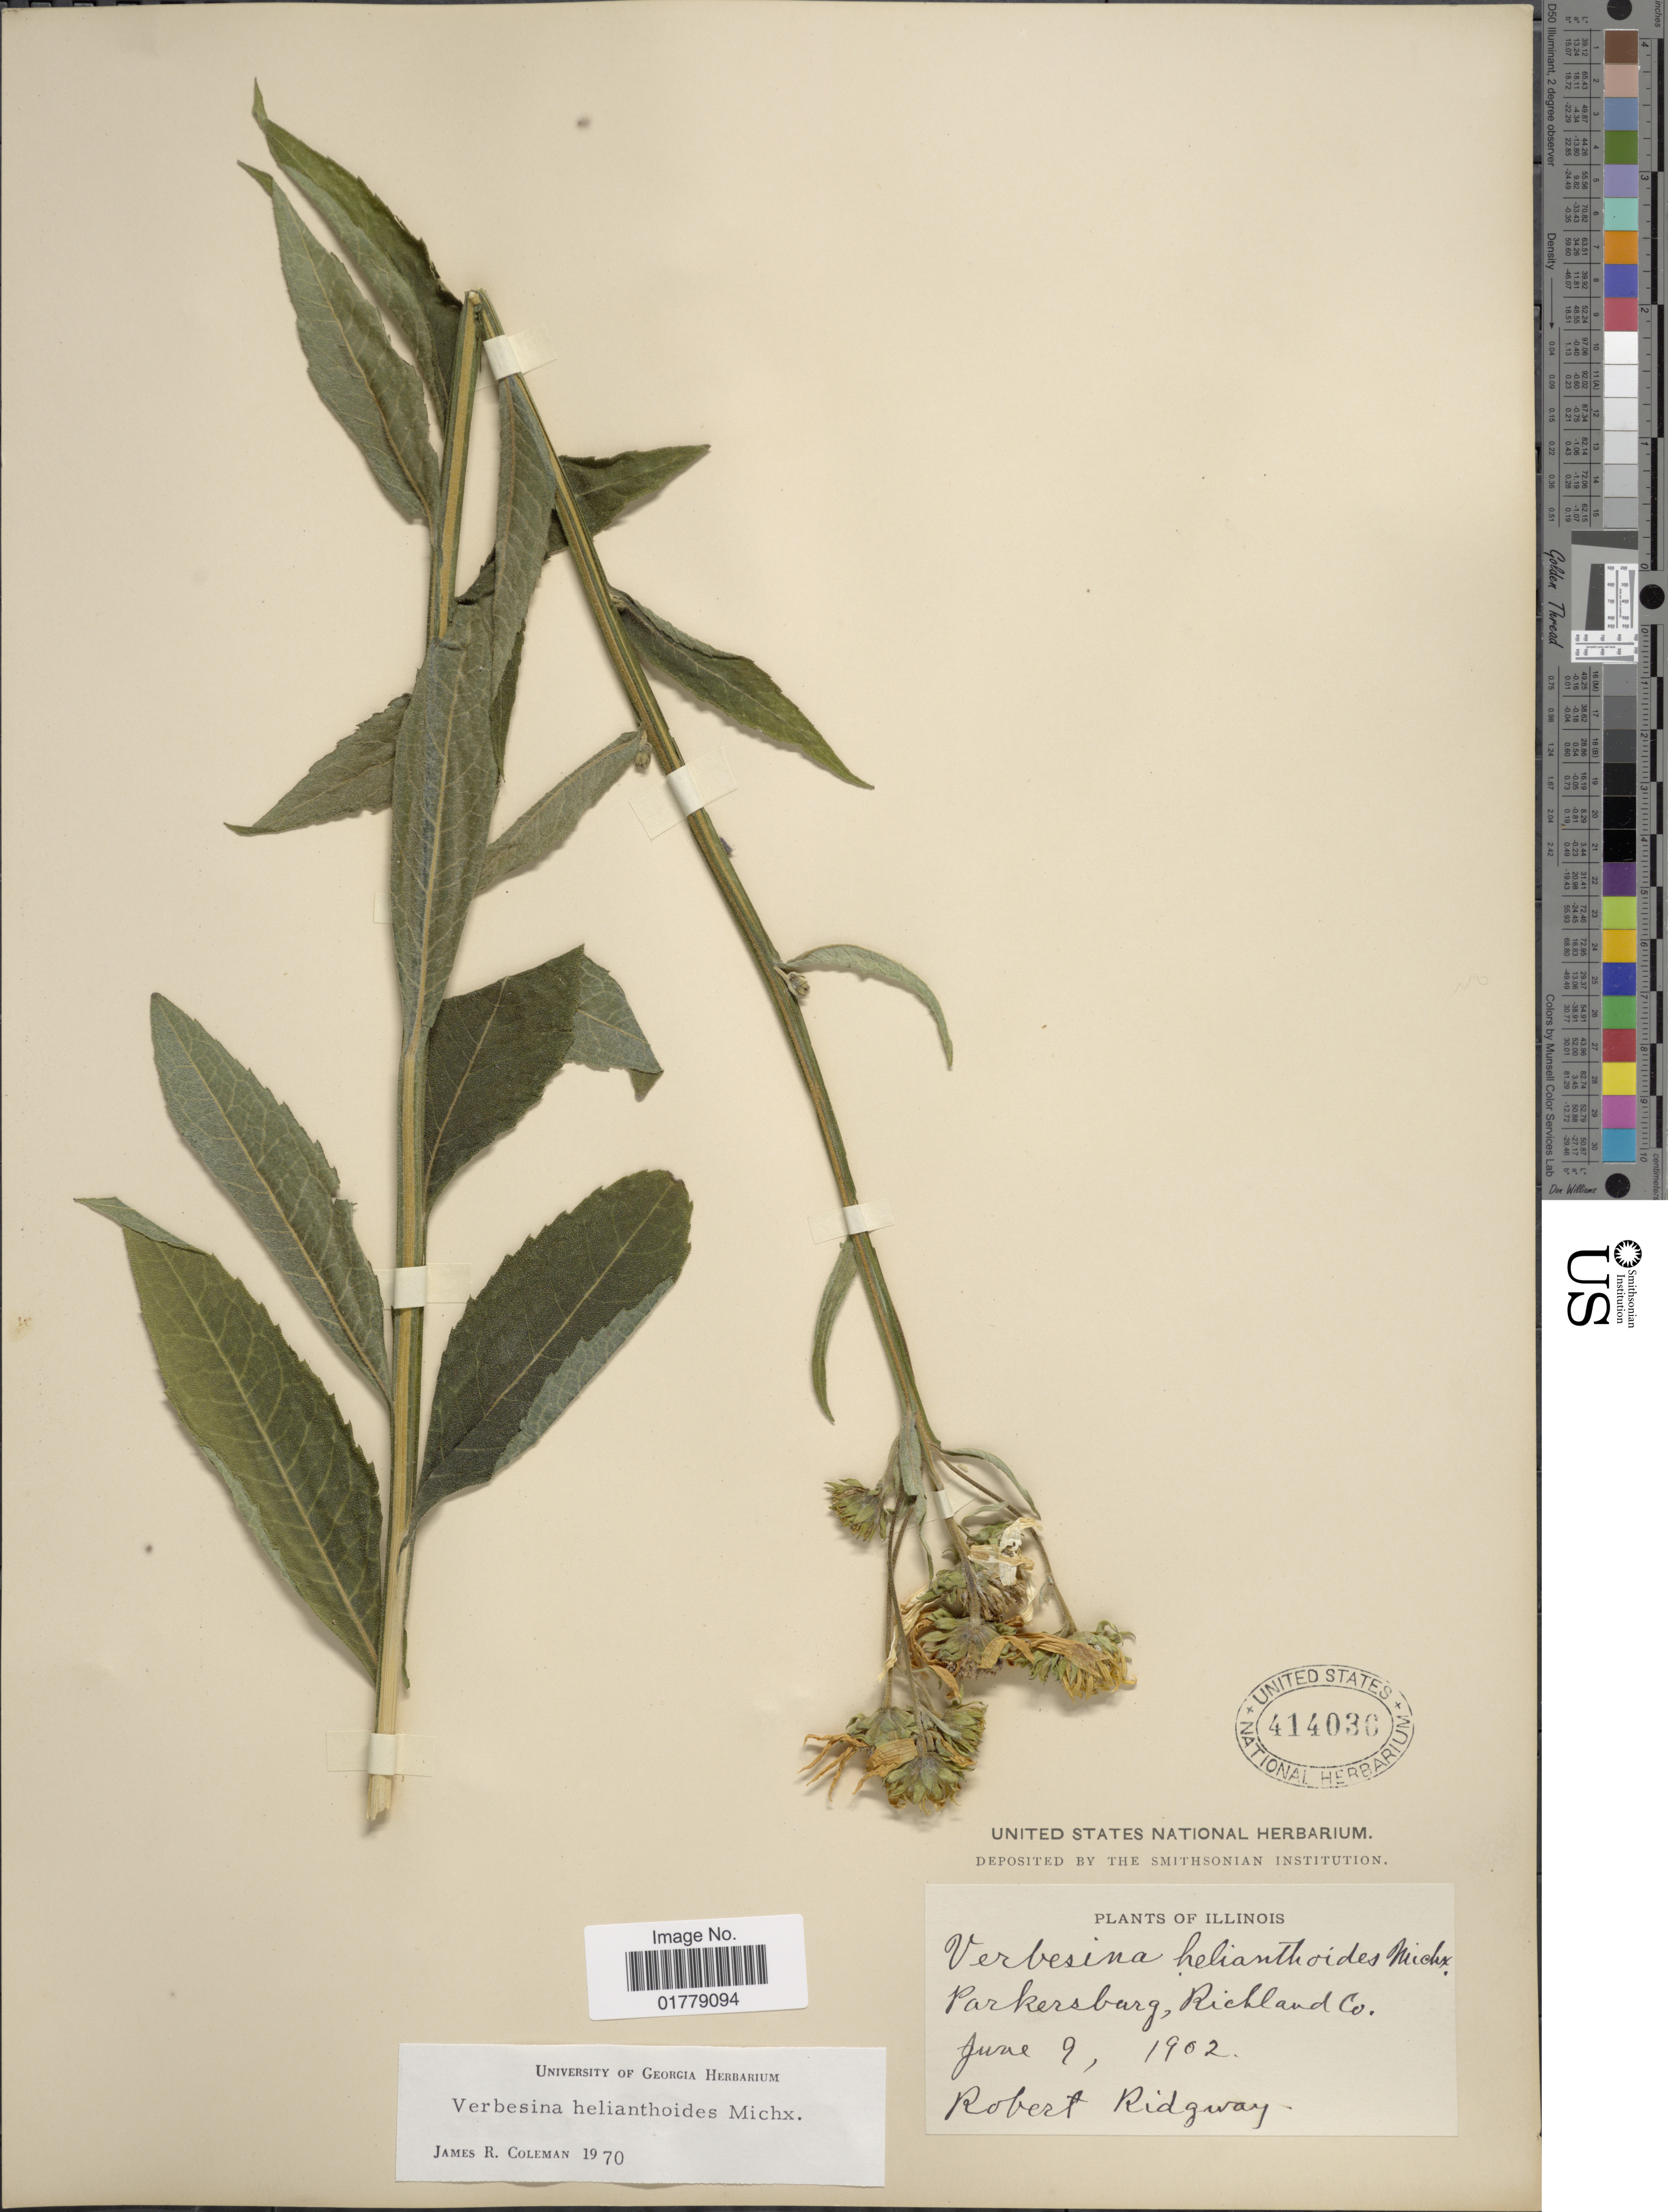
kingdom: Plantae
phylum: Tracheophyta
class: Magnoliopsida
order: Asterales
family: Asteraceae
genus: Verbesina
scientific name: Verbesina helianthoides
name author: Hook. & Arn. in Hook.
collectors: R. Ridgway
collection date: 1902-06-09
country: United States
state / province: Illinois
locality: Parkersberg, Richland Co.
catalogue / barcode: US 414036